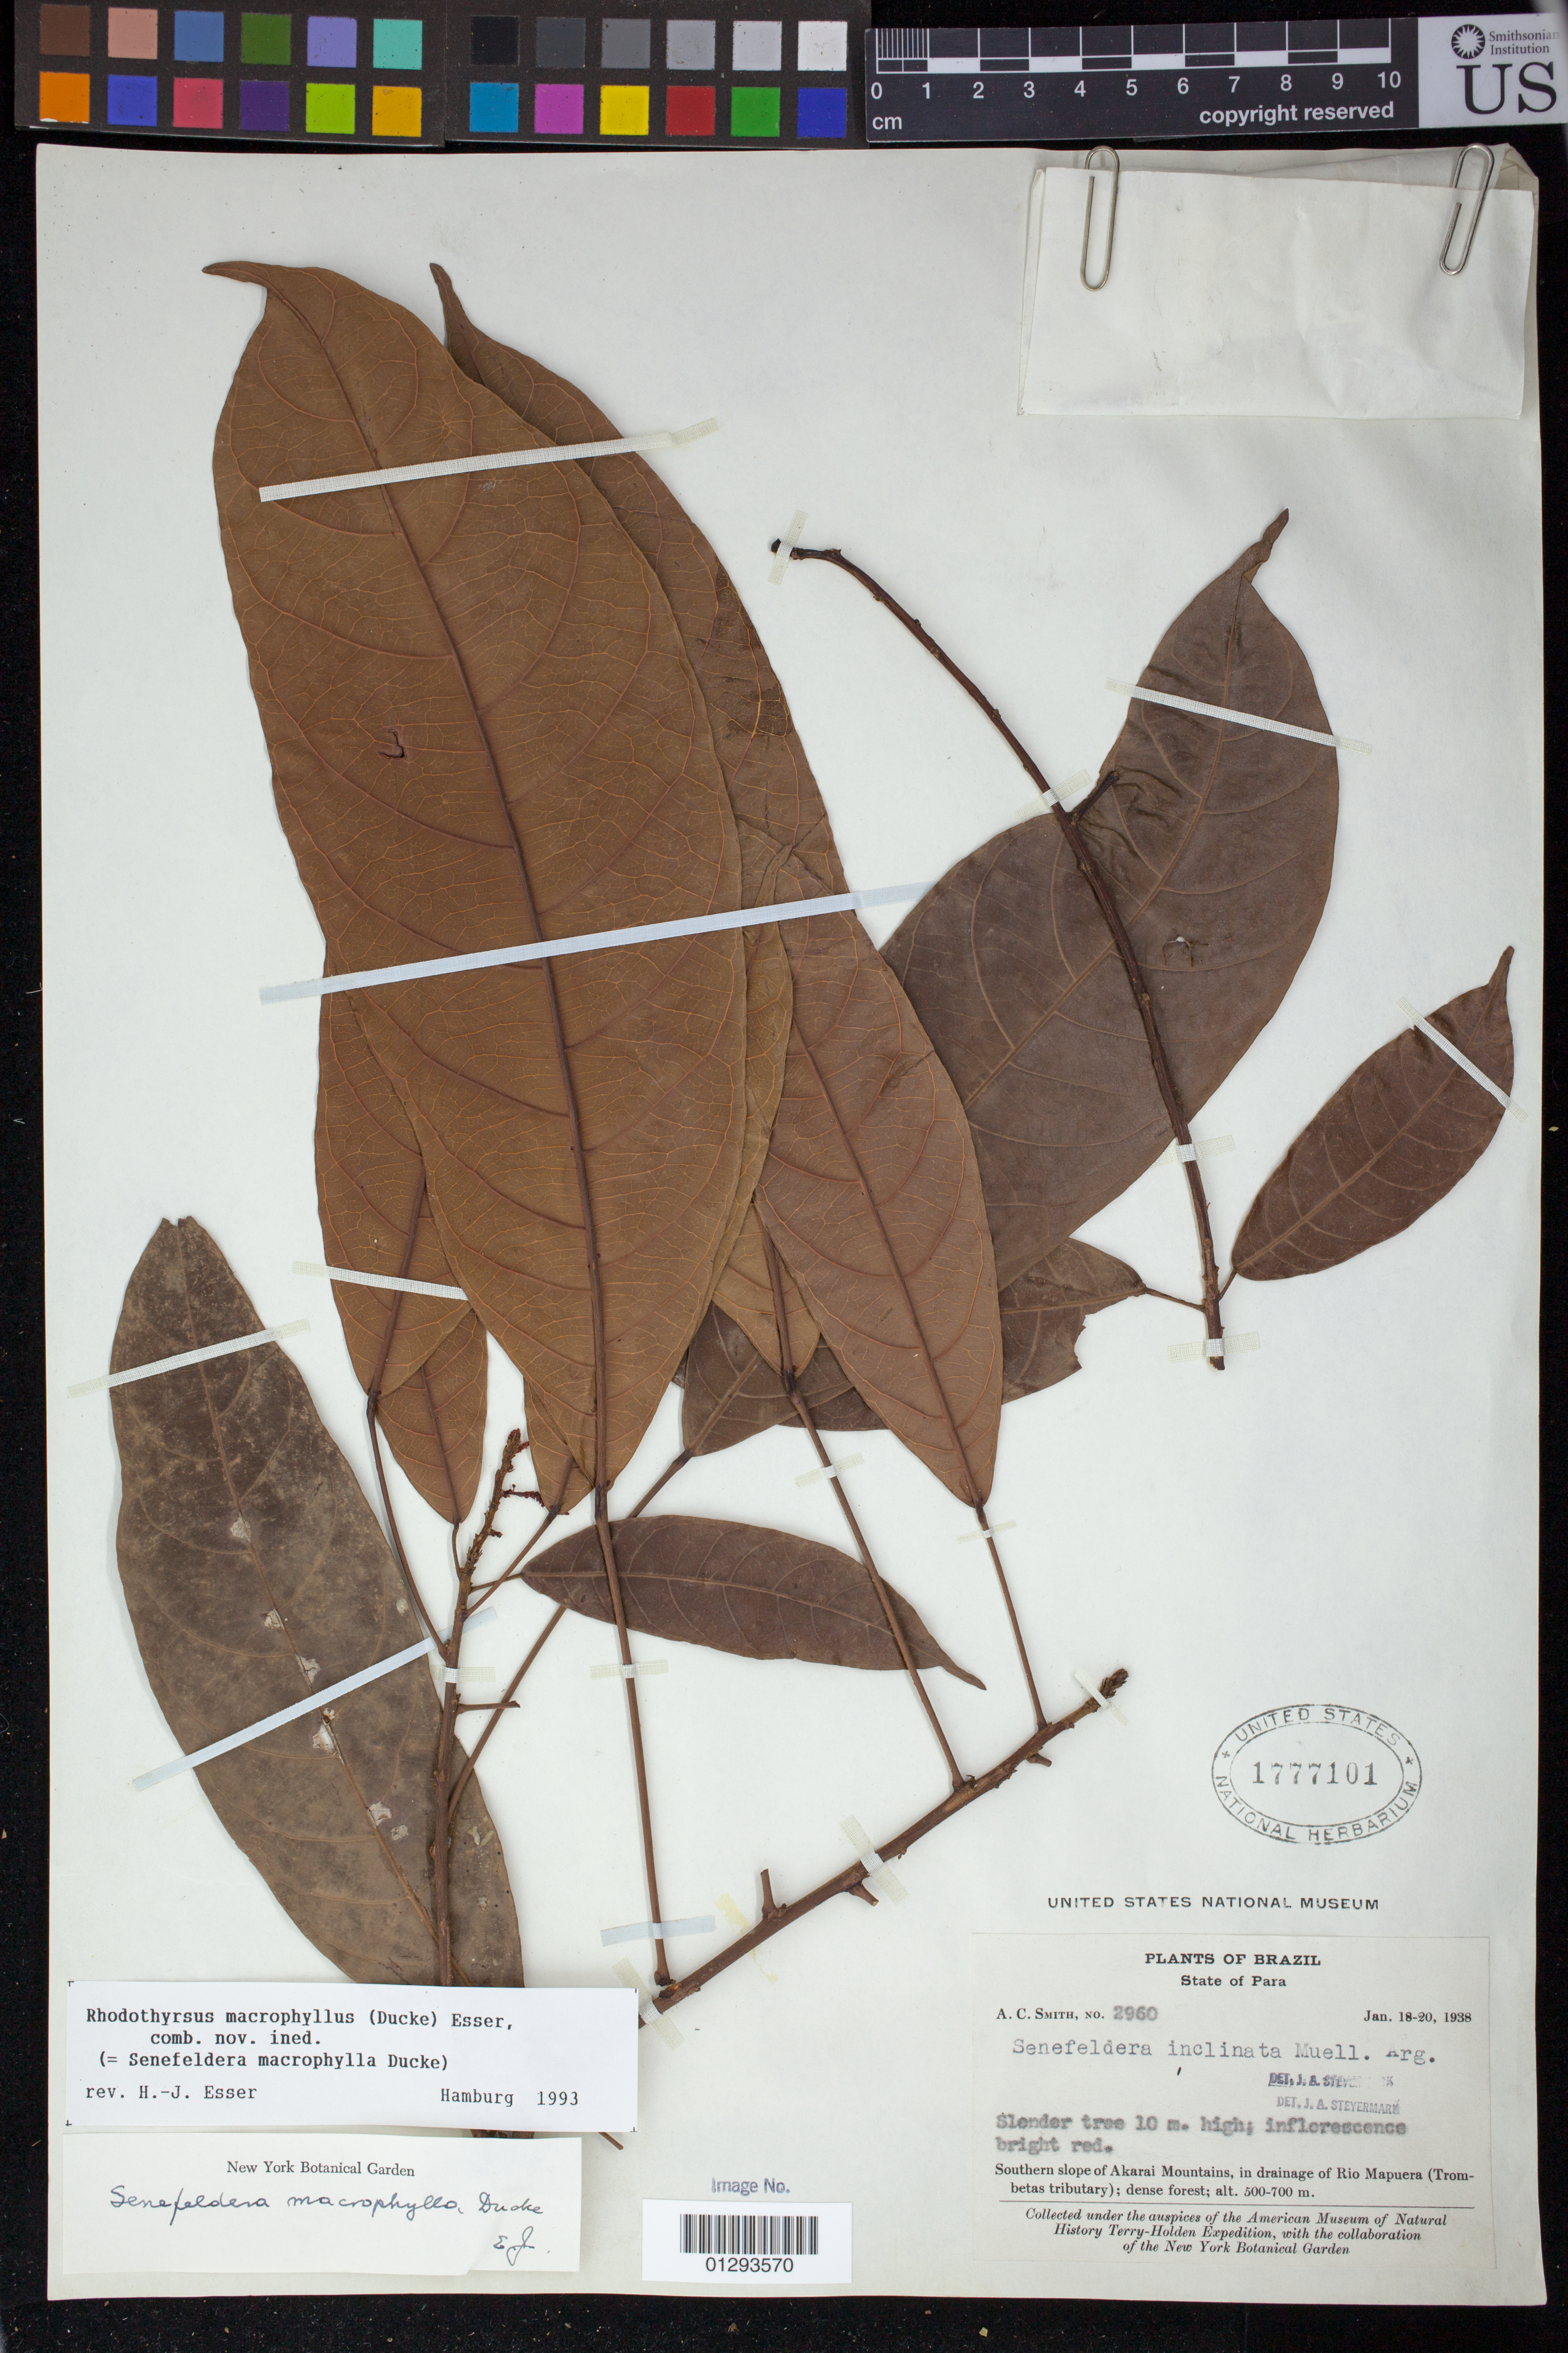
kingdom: Plantae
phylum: Tracheophyta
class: Magnoliopsida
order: Malpighiales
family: Euphorbiaceae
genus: Rhodothyrsus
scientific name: Rhodothyrsus macrophyllus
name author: (Ducke) Esser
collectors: A. C. Smith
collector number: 2960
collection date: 1938-01-18/1938-01-20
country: Brazil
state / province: Pará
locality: Southern slope of Akarai Mountains, in drainage of Rio Mapuera (Trombetas tributary)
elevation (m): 500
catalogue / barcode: US 1777101